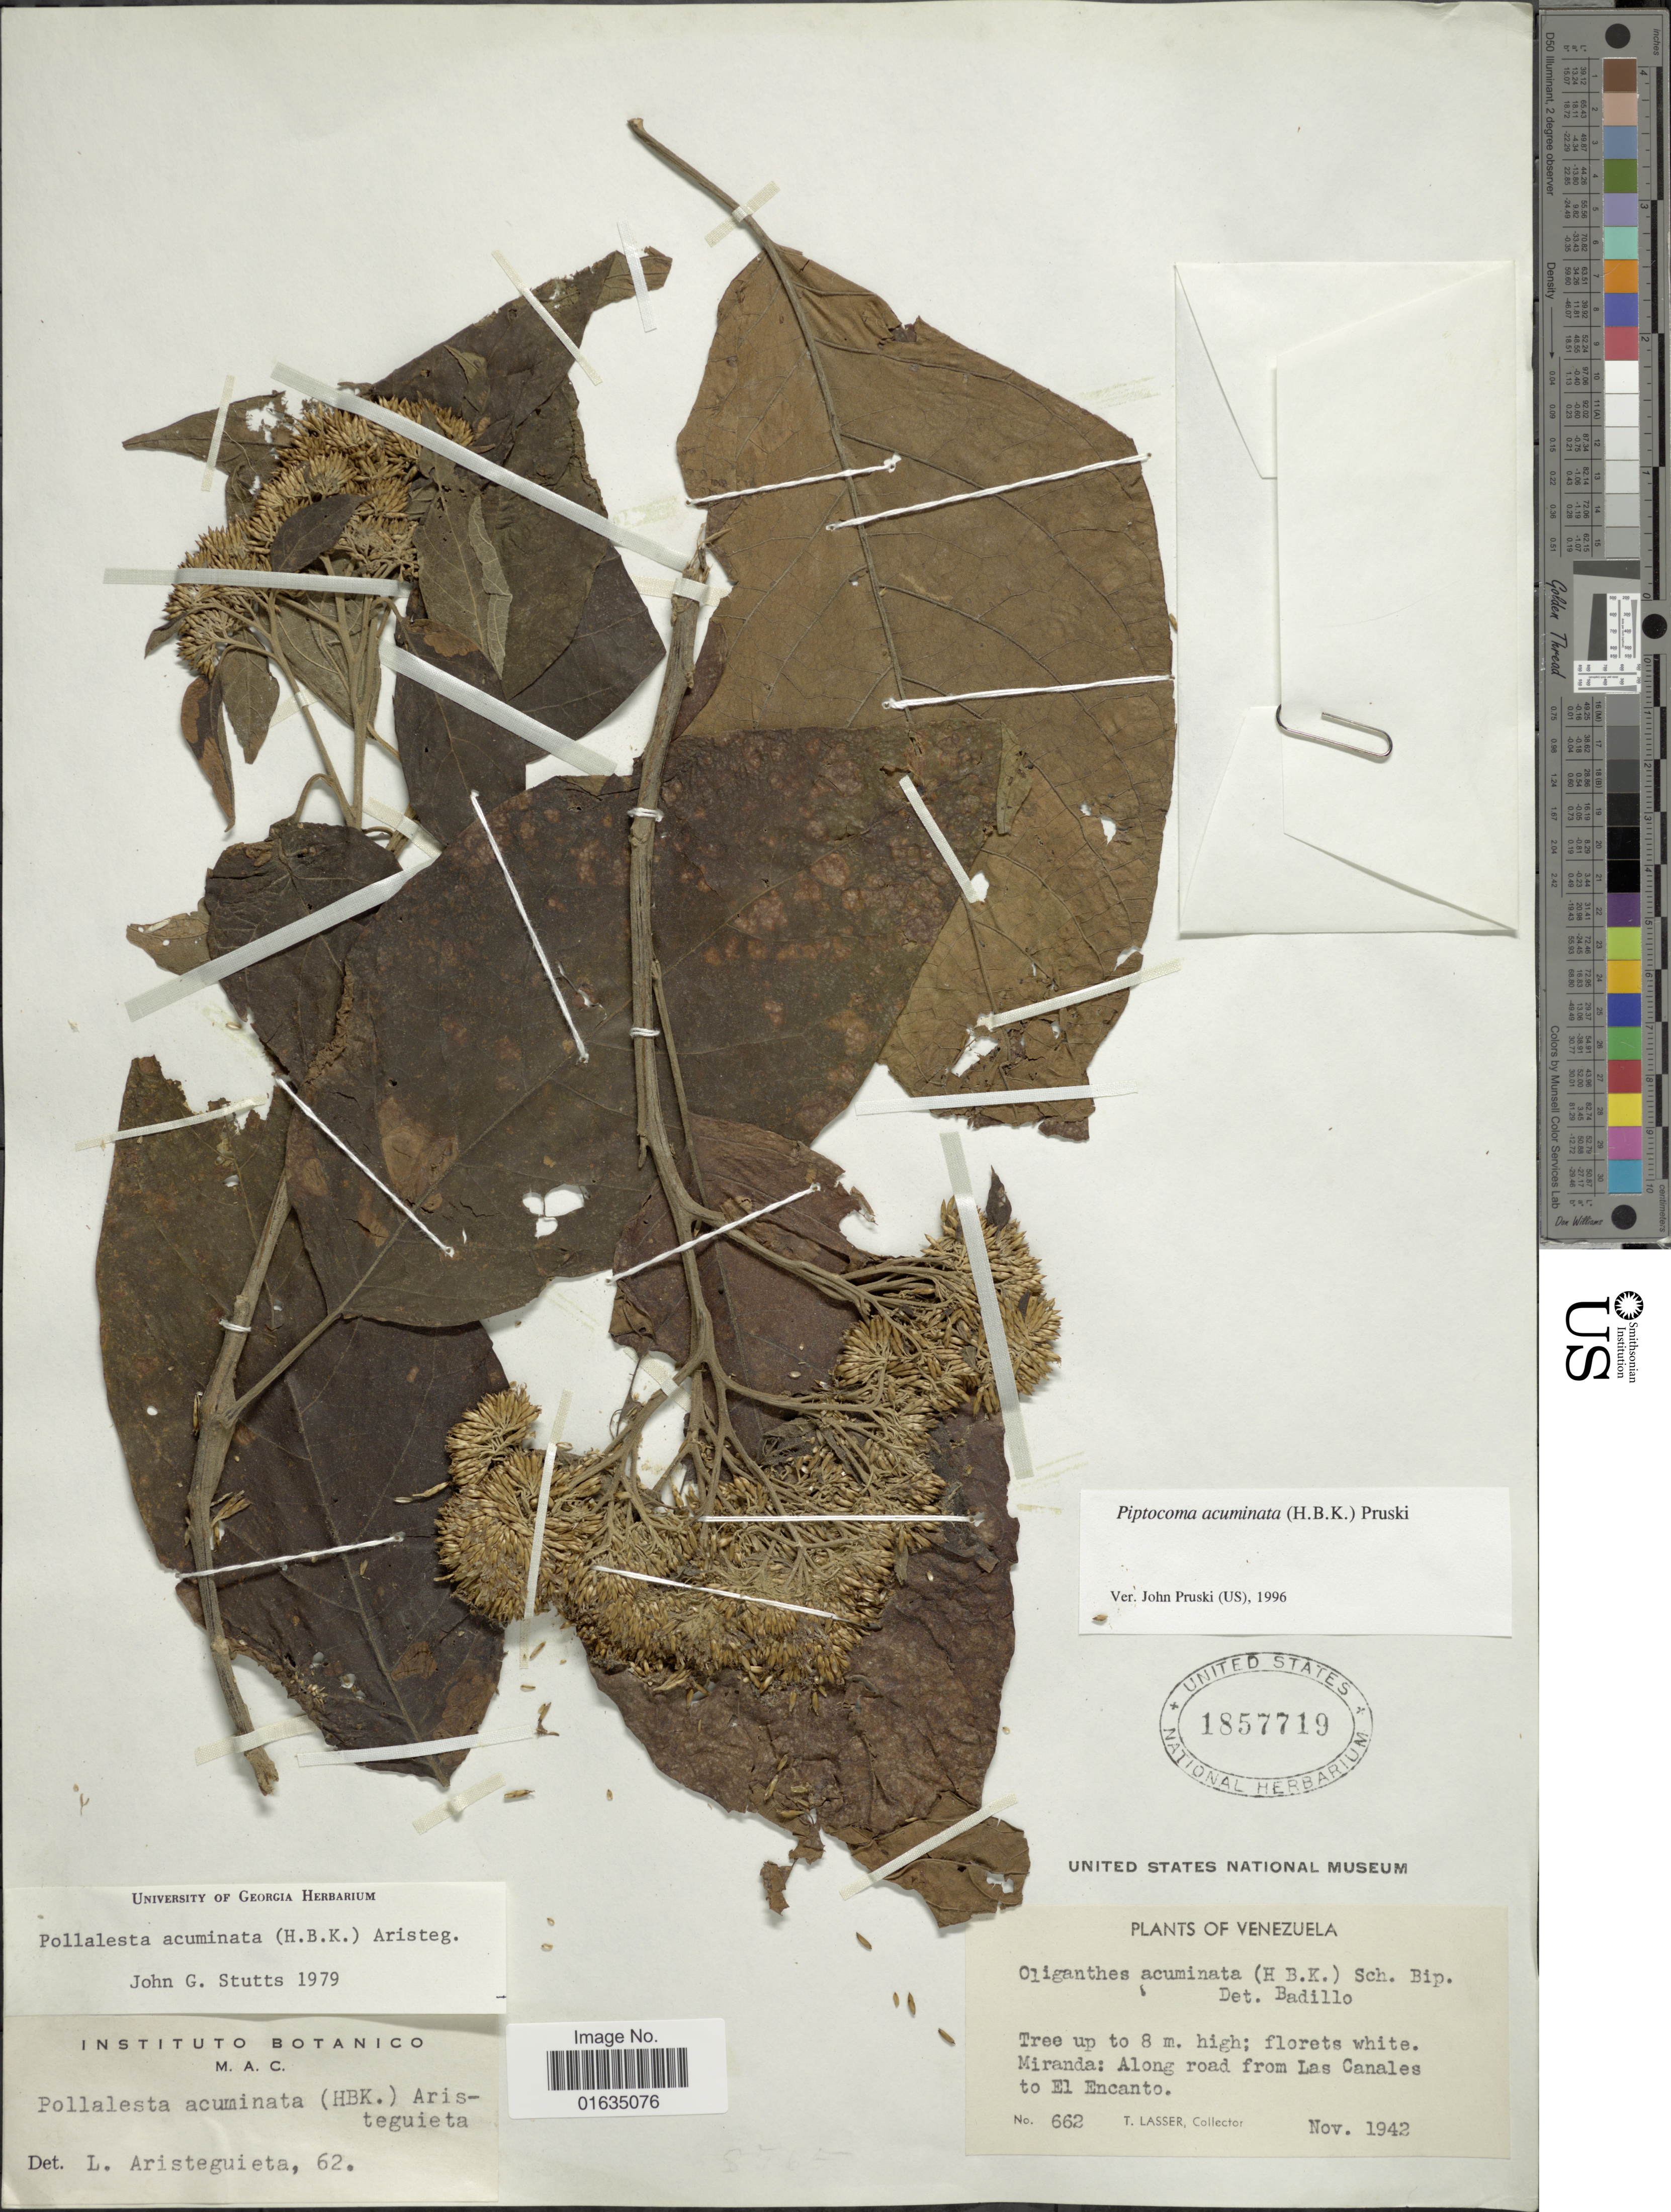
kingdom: Plantae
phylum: Tracheophyta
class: Magnoliopsida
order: Asterales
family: Asteraceae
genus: Pollalesta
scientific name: Pollalesta acuminata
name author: (Kunth) Aristeg.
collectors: T. Lasser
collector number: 662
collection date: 1942-11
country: Venezuela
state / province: Miranda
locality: Along road from Las Canales to El Encanto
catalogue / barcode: US 1857719